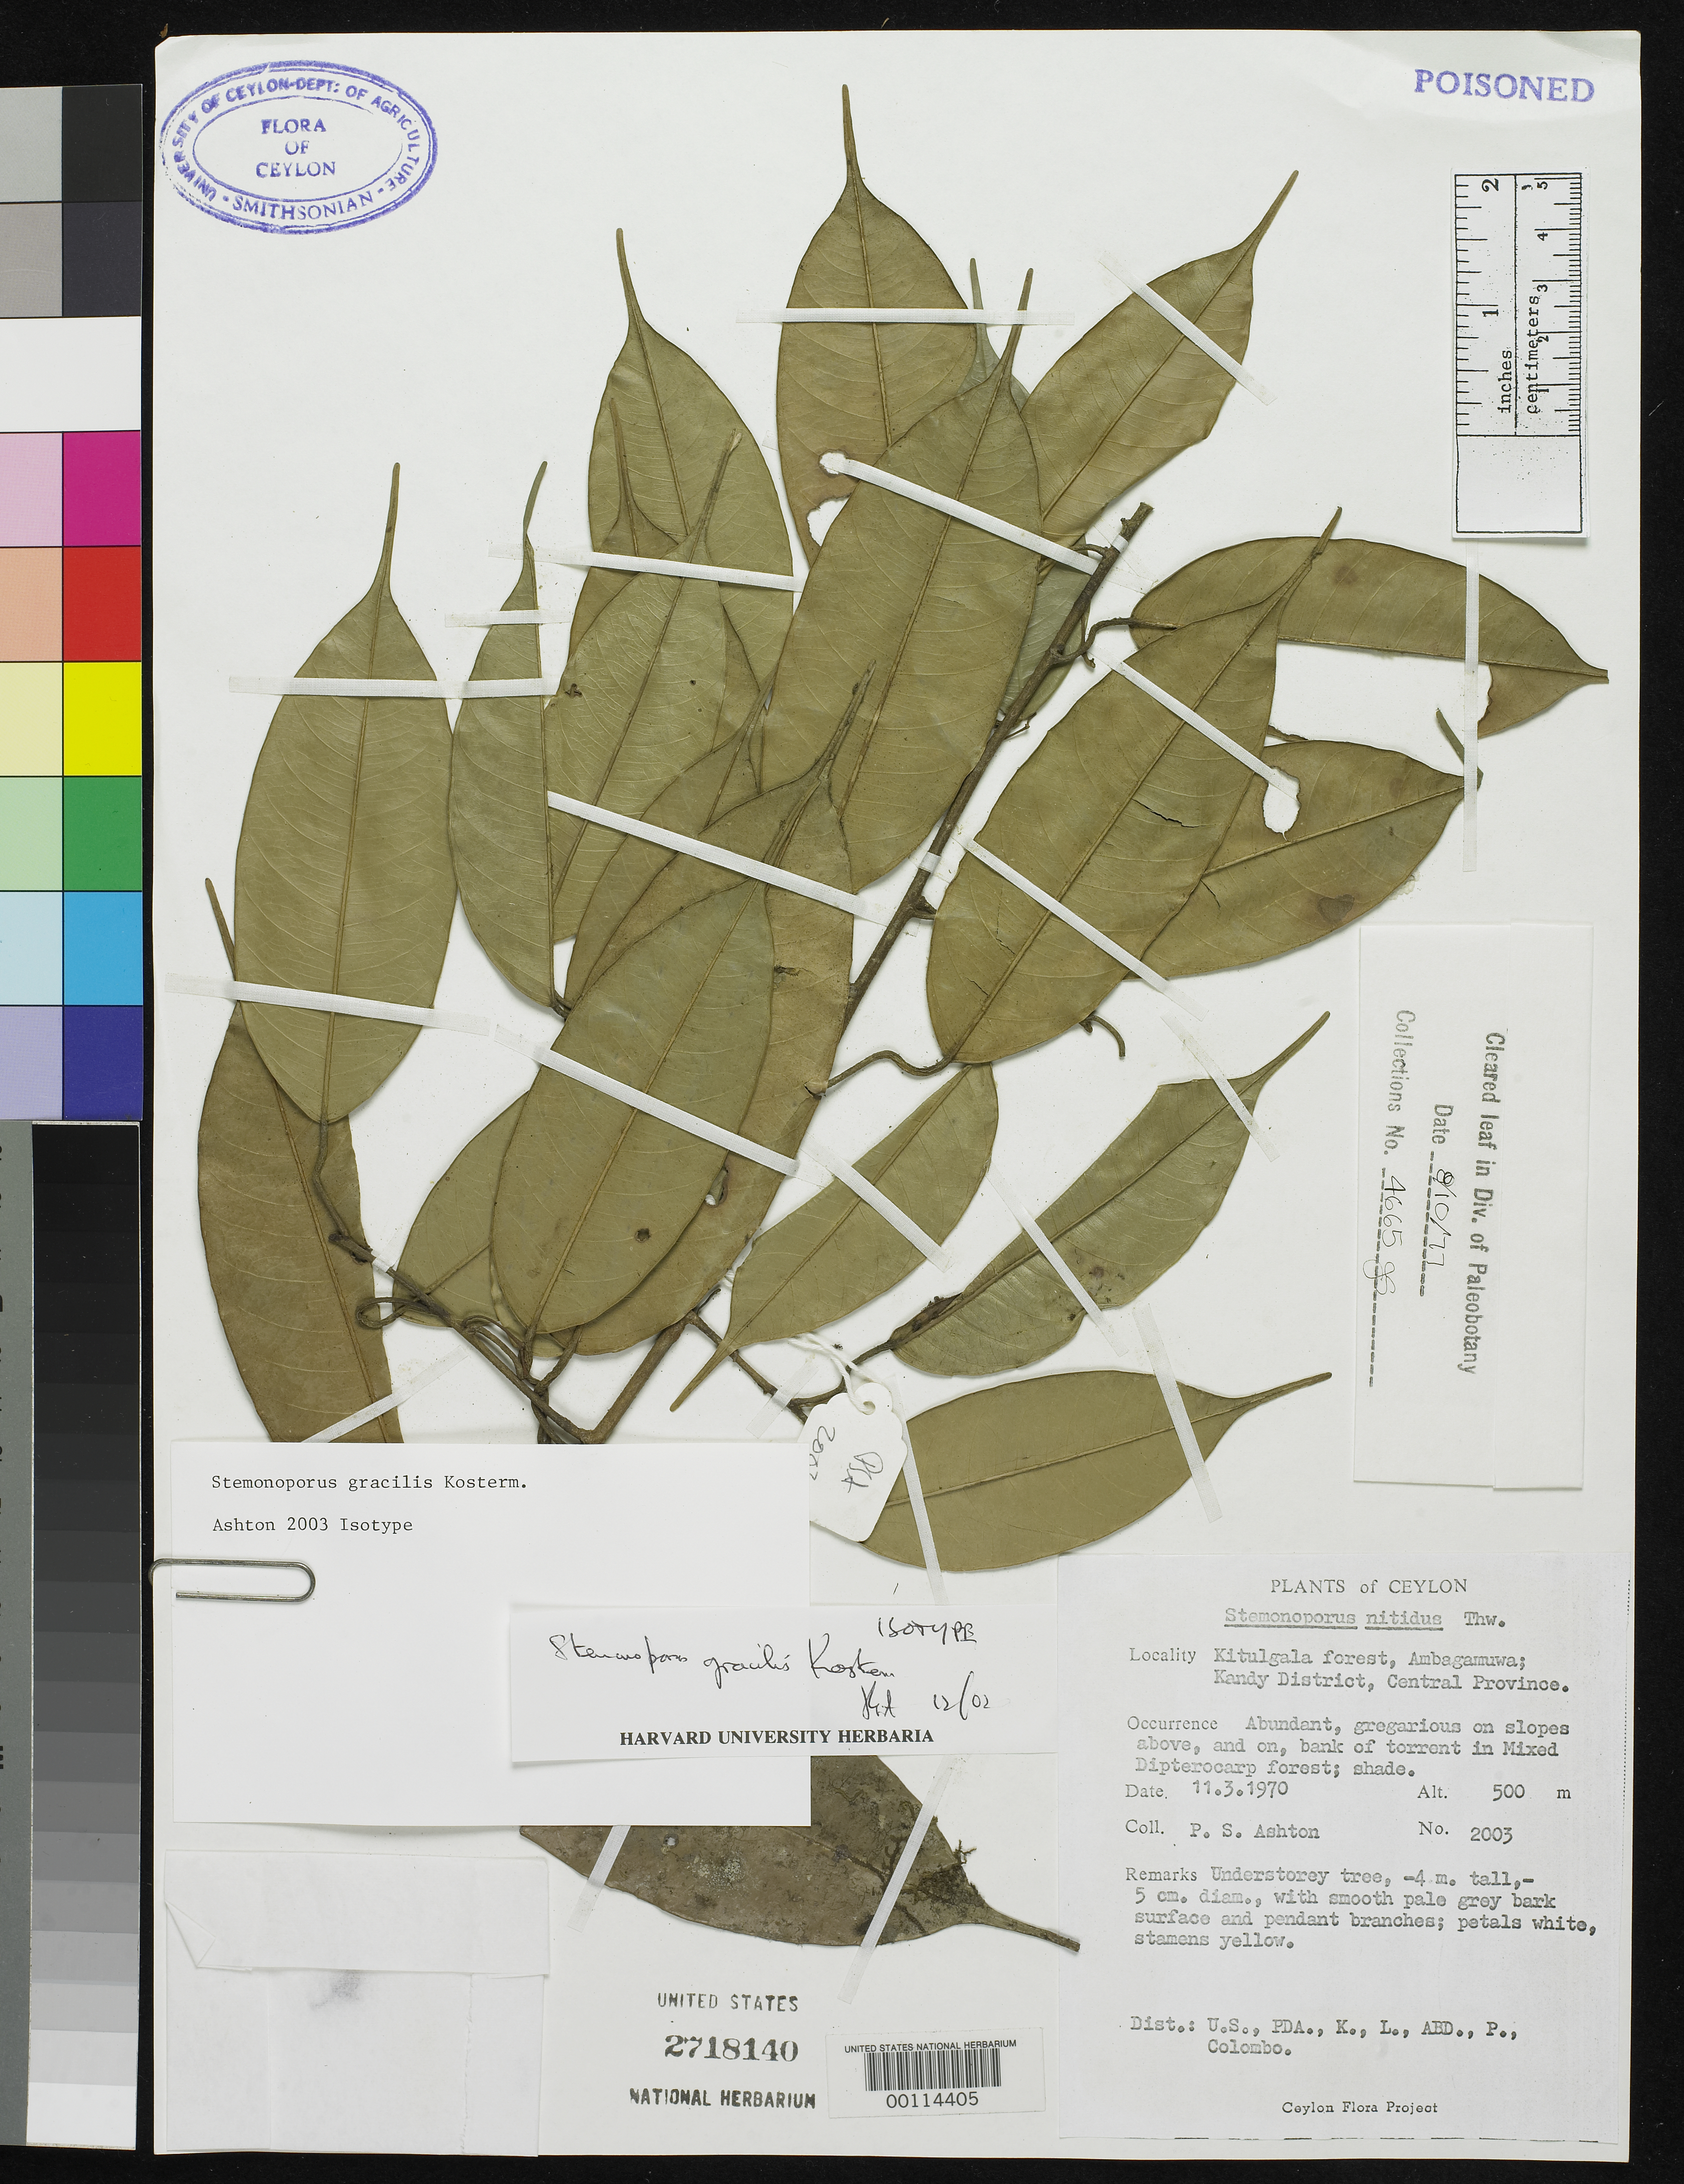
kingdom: Plantae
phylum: Tracheophyta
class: Magnoliopsida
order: Malvales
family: Dipterocarpaceae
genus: Stemonoporus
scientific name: Stemonoporus gracilis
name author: Kosterm.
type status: Isotype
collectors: P. S. Ashton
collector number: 2003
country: Sri Lanka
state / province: Central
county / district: Kandy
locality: Kitulgala forest, Ambagamuwa.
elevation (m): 500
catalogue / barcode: US 2718140